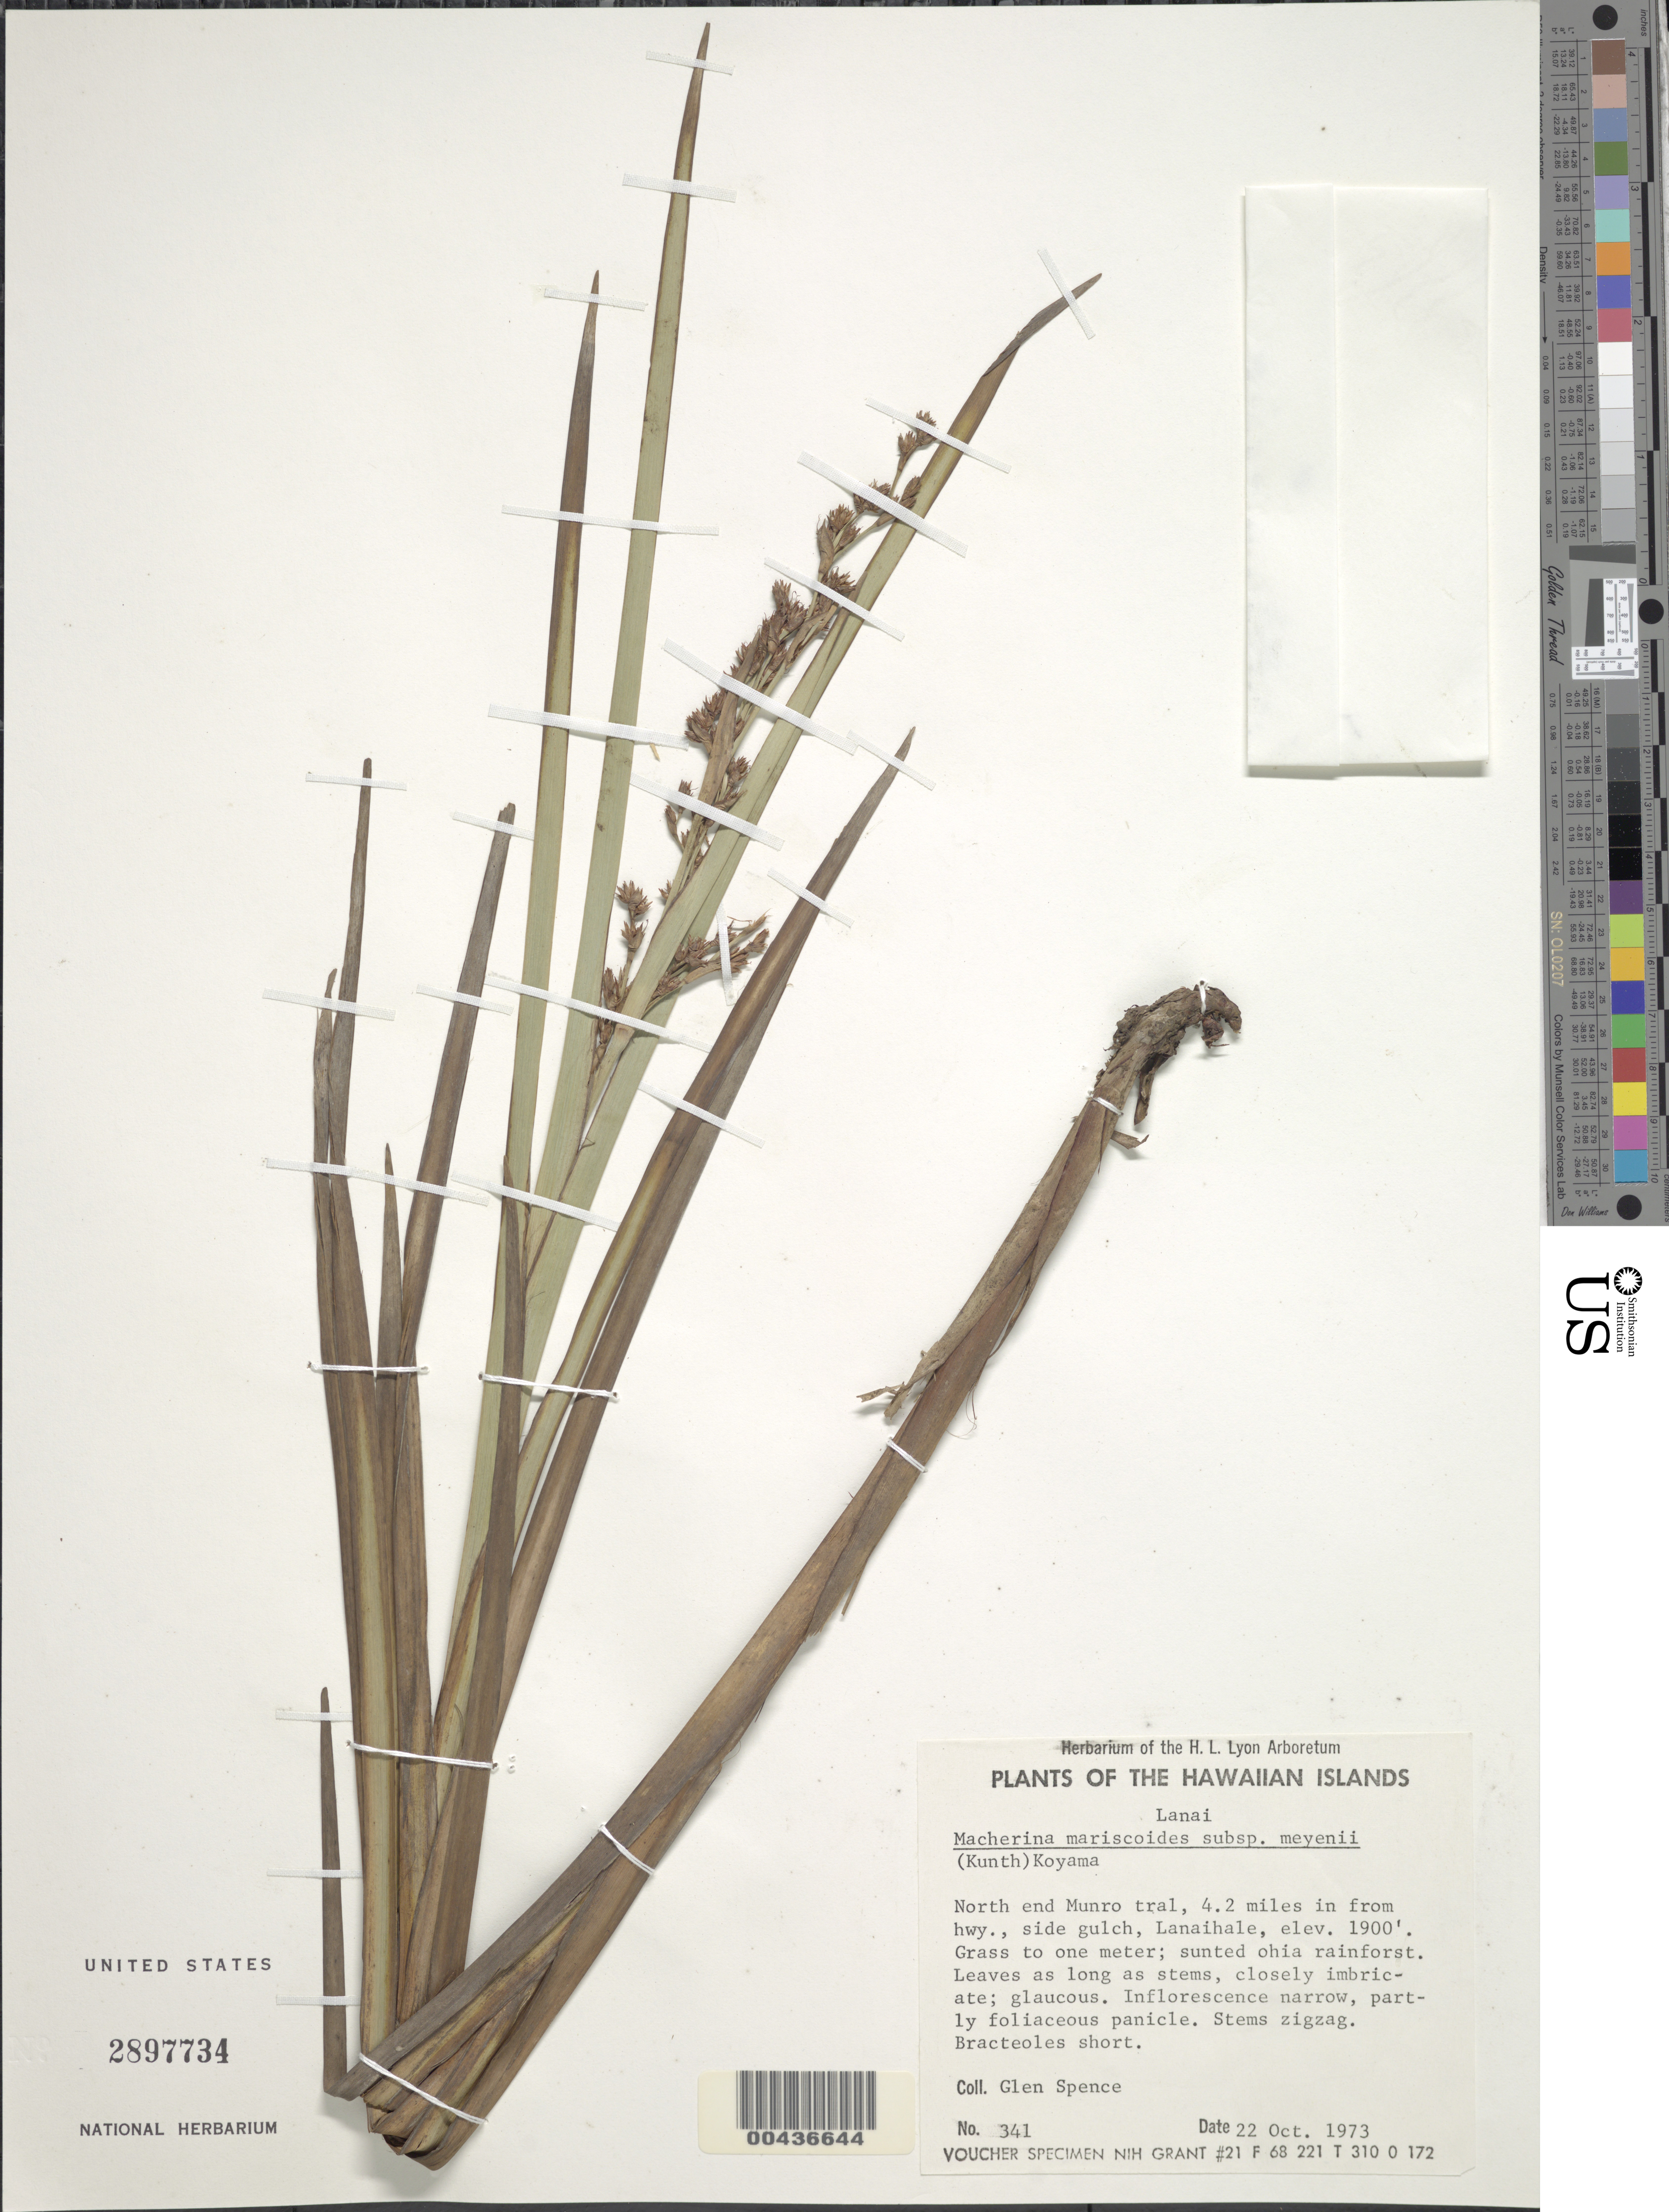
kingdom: Plantae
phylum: Tracheophyta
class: Liliopsida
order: Poales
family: Cyperaceae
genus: Machaerina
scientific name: Machaerina angustifolia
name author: (Gaudich.) T. Koyama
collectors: G. Spence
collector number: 341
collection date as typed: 22 Oct 1973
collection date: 1973-10-22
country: United States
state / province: Hawaii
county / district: Maui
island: Lana'i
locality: north end Munro Trail, 4.2 mi in from hwy., side gulch, Lanaihale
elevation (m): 579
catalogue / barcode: US 2897734